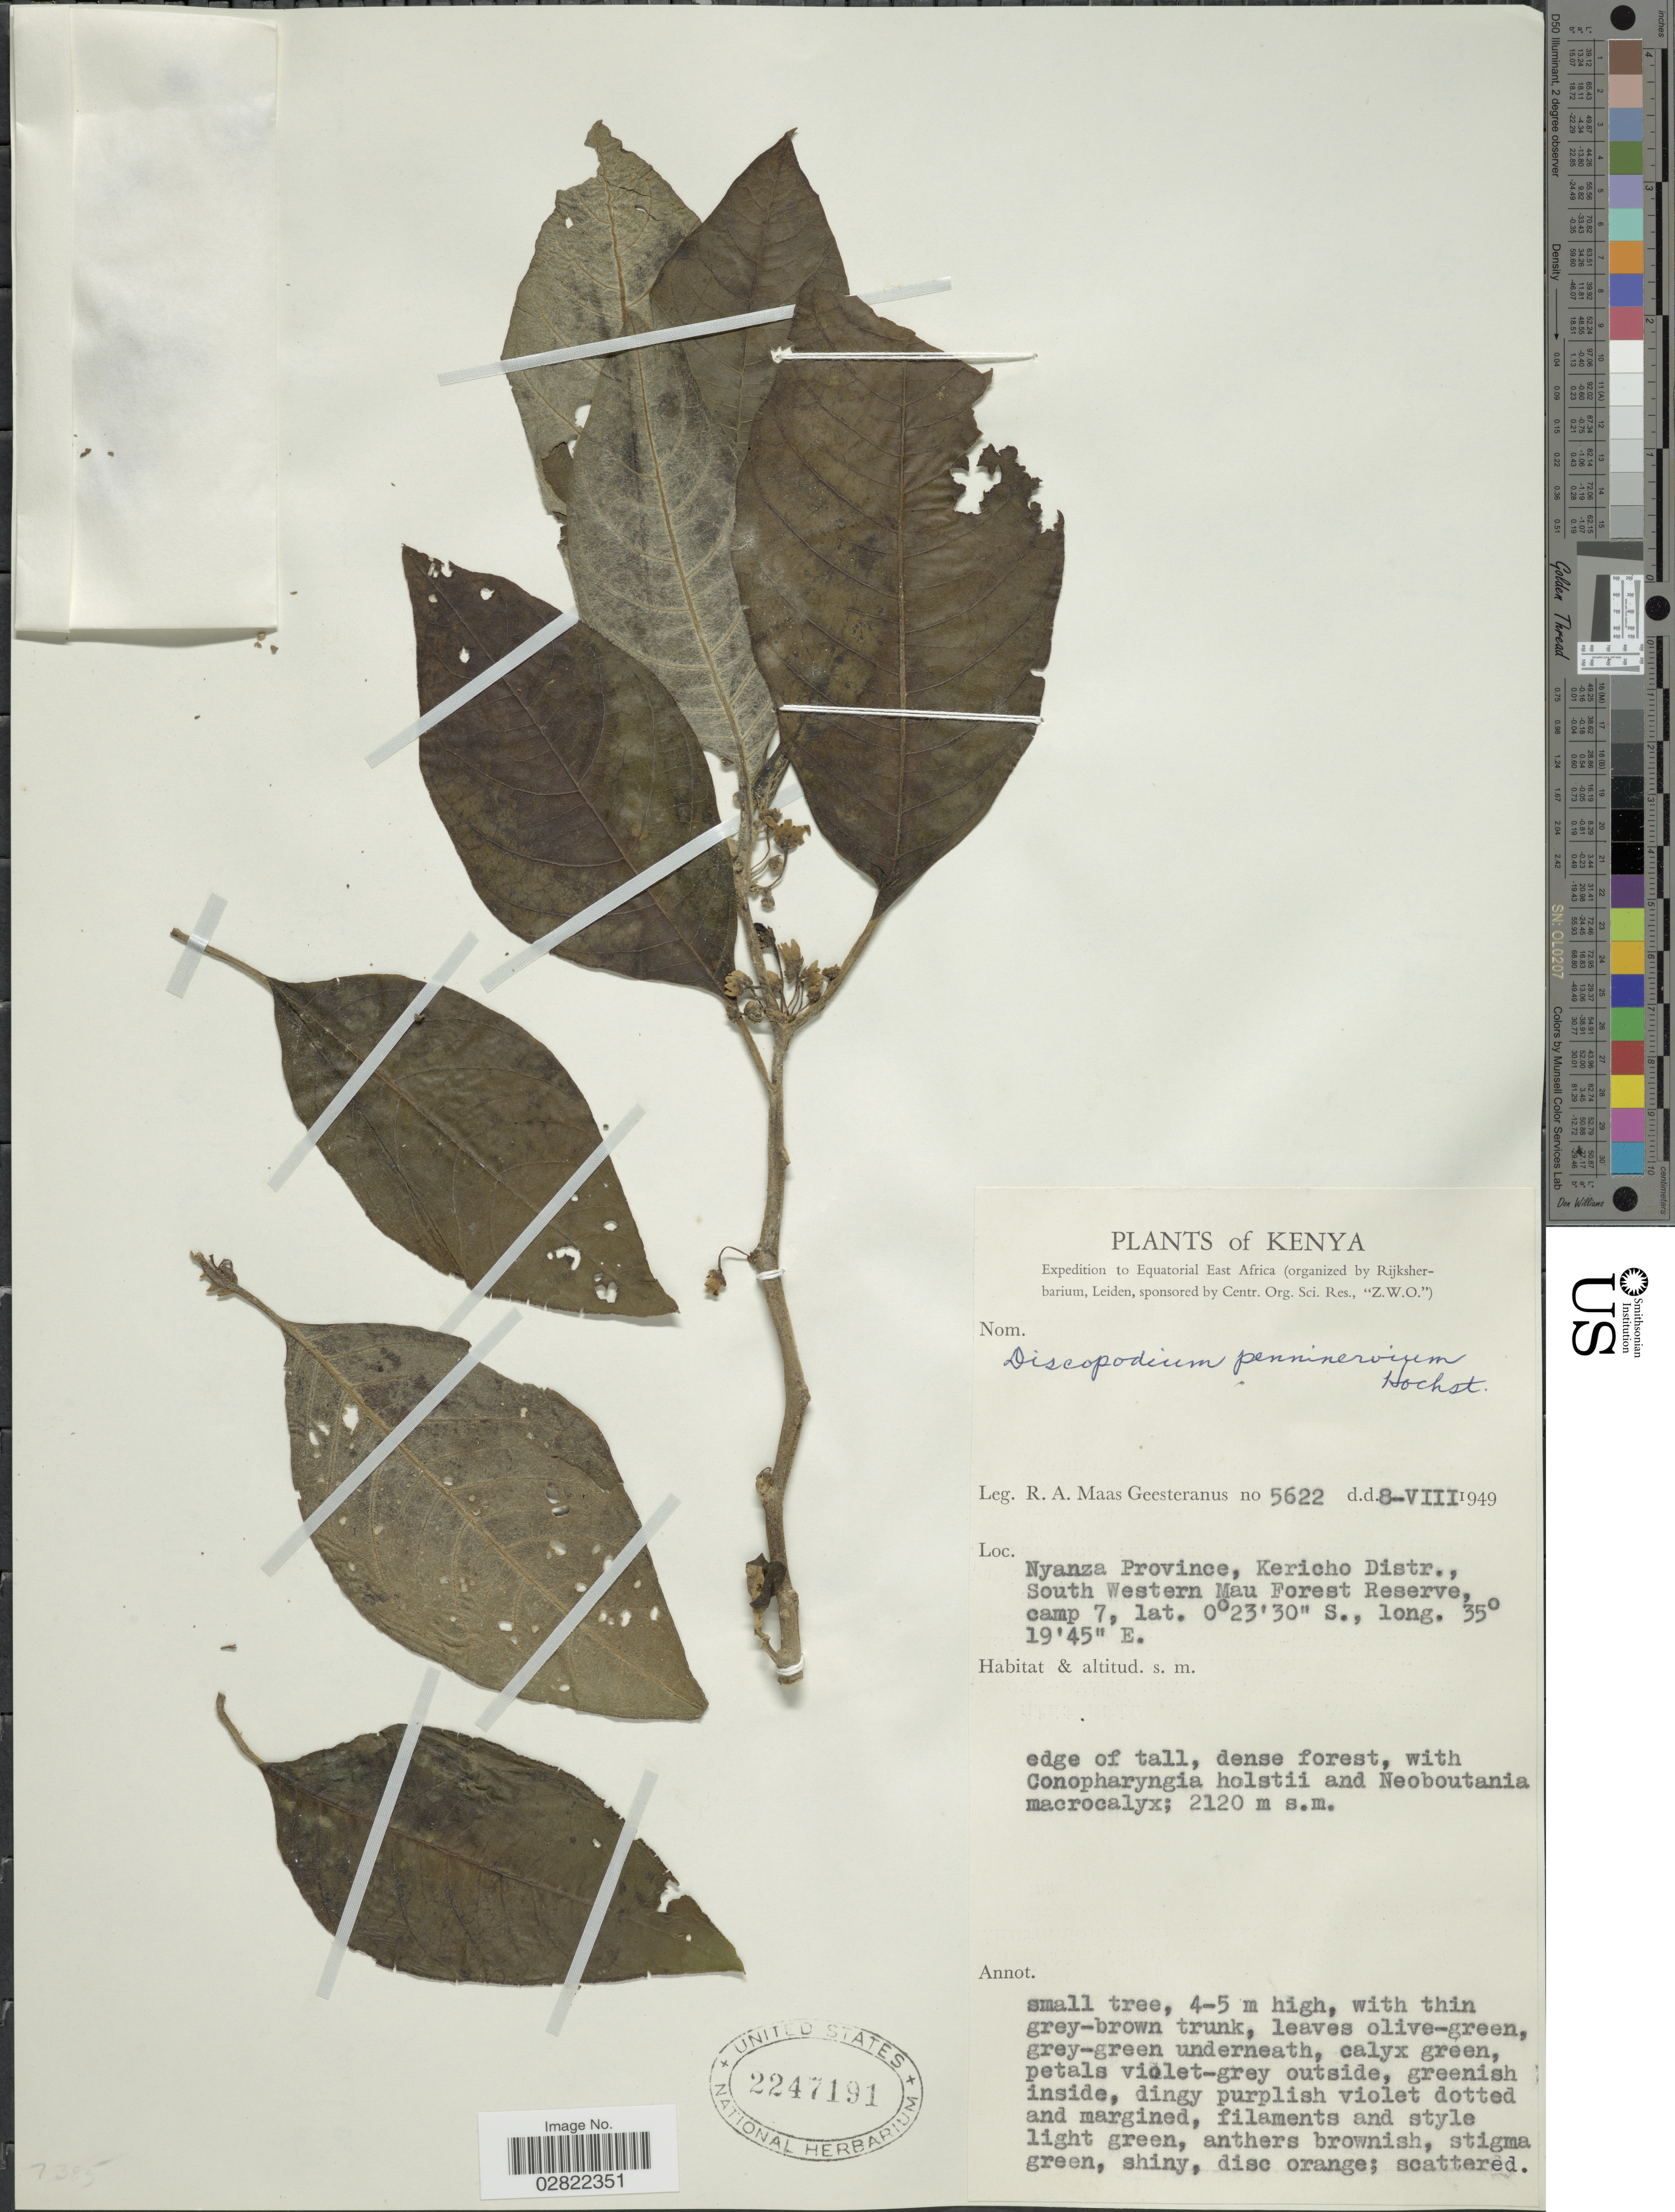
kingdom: Plantae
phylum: Tracheophyta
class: Magnoliopsida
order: Solanales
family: Solanaceae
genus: Discopodium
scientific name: Discopodium penninervium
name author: Hochst.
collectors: R. A. Maas Geesteranus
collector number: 5622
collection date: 1949-08-08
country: Kenya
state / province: Kericho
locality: Nyanza Province, Kericho Distr., South Western Mau Forest Reserve, camp 7. Equatorial East Africa.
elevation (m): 2120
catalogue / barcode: US 2247191